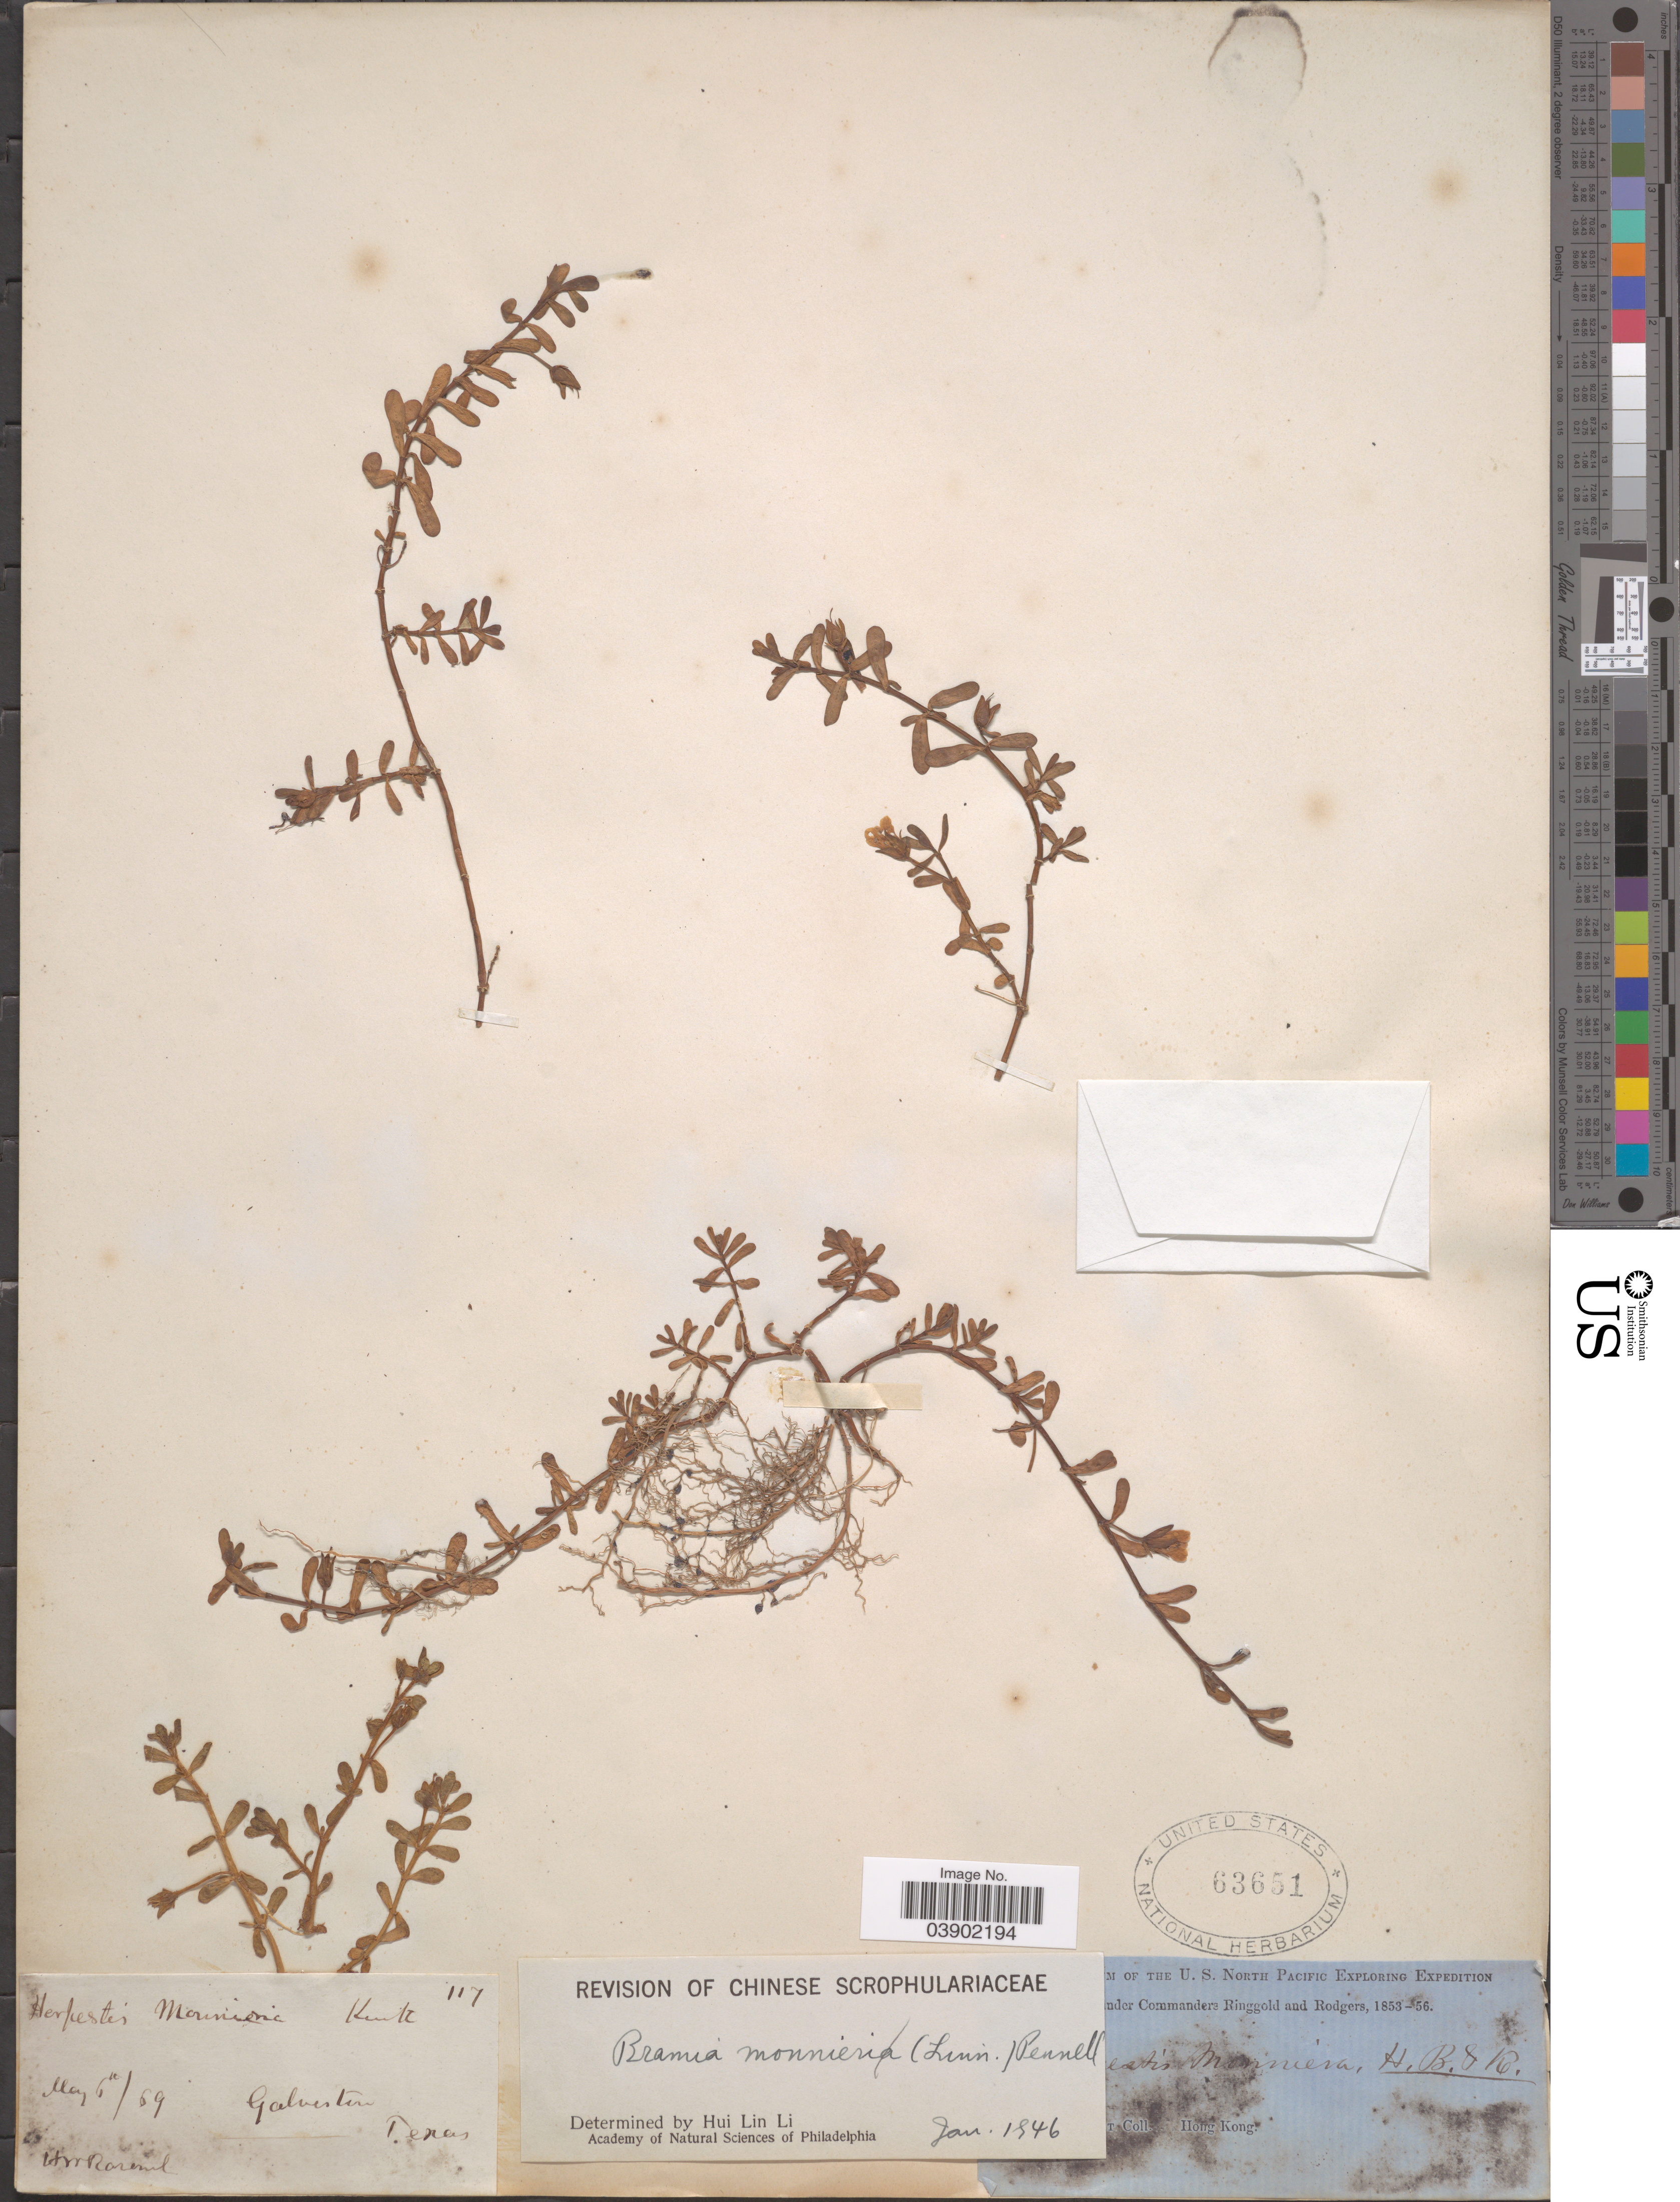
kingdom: Plantae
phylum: Tracheophyta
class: Magnoliopsida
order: Lamiales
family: Plantaginaceae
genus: Bacopa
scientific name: Bacopa monnieri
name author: (L.) Wettst.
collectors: H. Ravenel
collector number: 117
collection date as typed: Transcribed d/m/y: 6/5/69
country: United States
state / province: Texas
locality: Galveston.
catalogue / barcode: US 63651